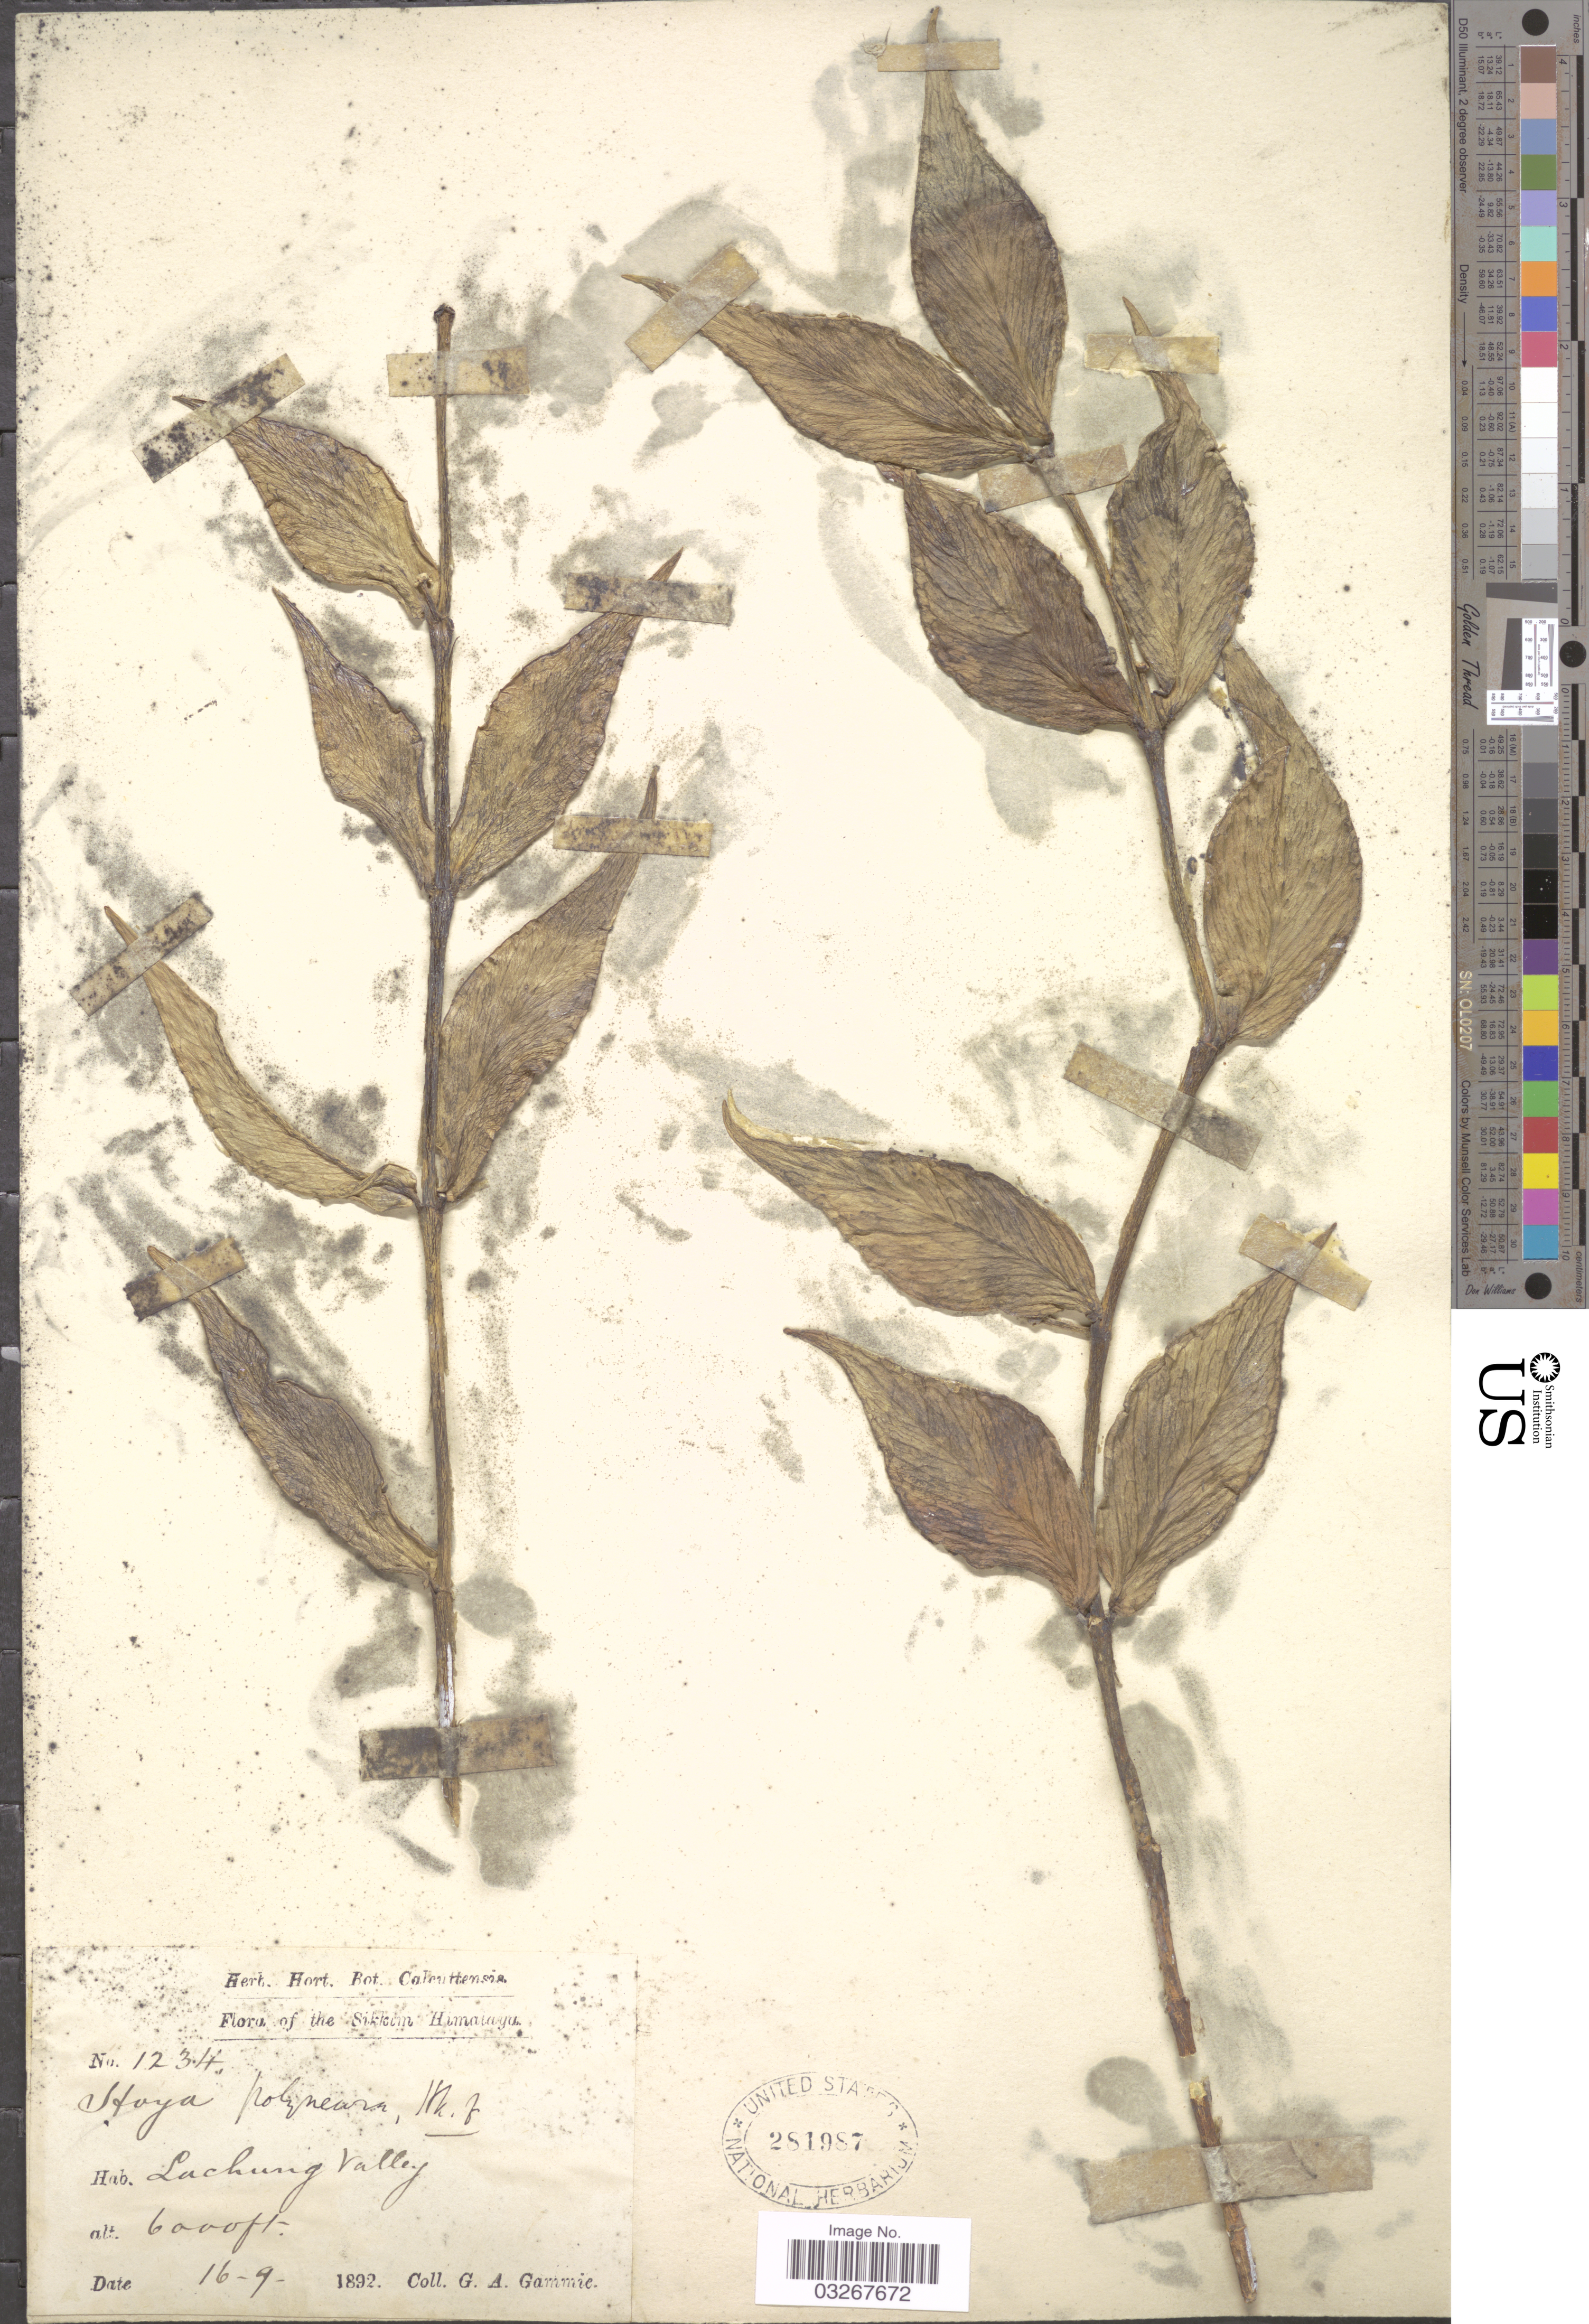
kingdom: Plantae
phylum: Tracheophyta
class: Magnoliopsida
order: Gentianales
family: Apocynaceae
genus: Hoya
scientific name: Hoya polyneura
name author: Hook. f.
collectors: G. Gammie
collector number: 1234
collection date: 1892-09-16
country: India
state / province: Sikkim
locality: Sikkim Himalaya, Lachung Valley.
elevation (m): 1829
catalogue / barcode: US 281987